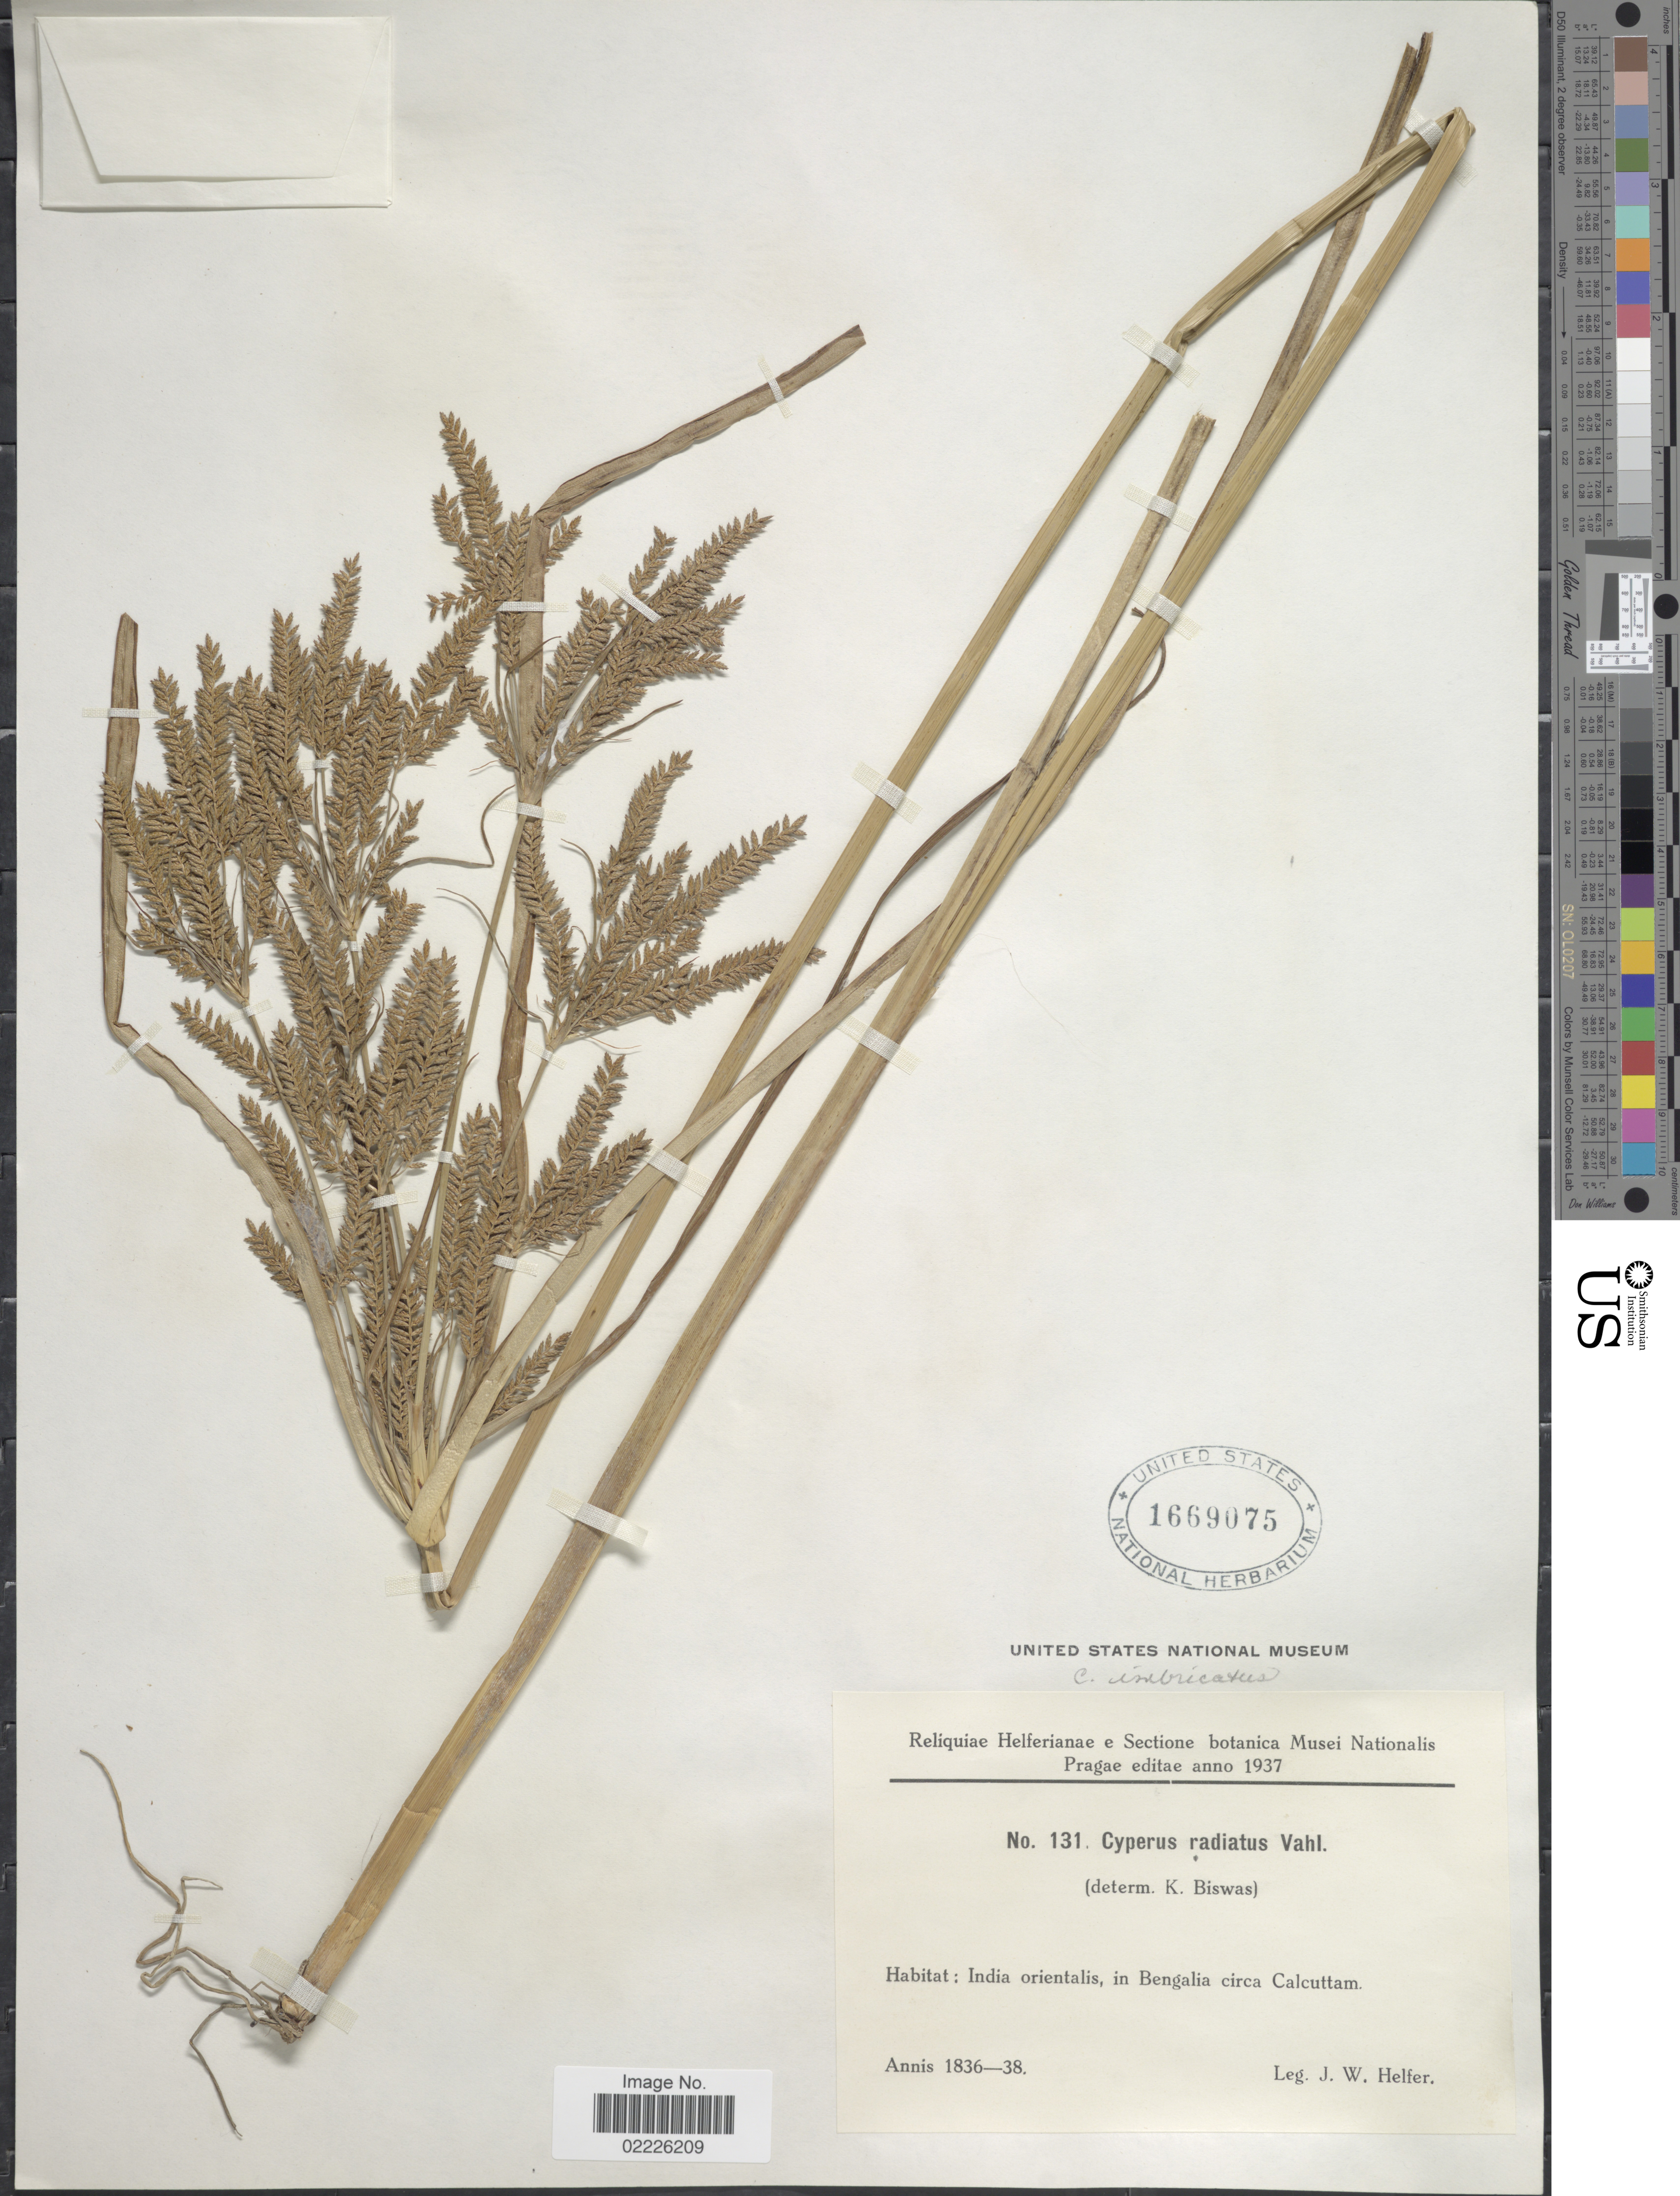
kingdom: Plantae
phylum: Tracheophyta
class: Liliopsida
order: Poales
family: Cyperaceae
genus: Cyperus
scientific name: Cyperus imbricatus Retz.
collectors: J. W. Helfer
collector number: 131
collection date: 1836/1838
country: India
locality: India orientalis, in Bengalia circa Calcuttam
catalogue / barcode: US 1669075